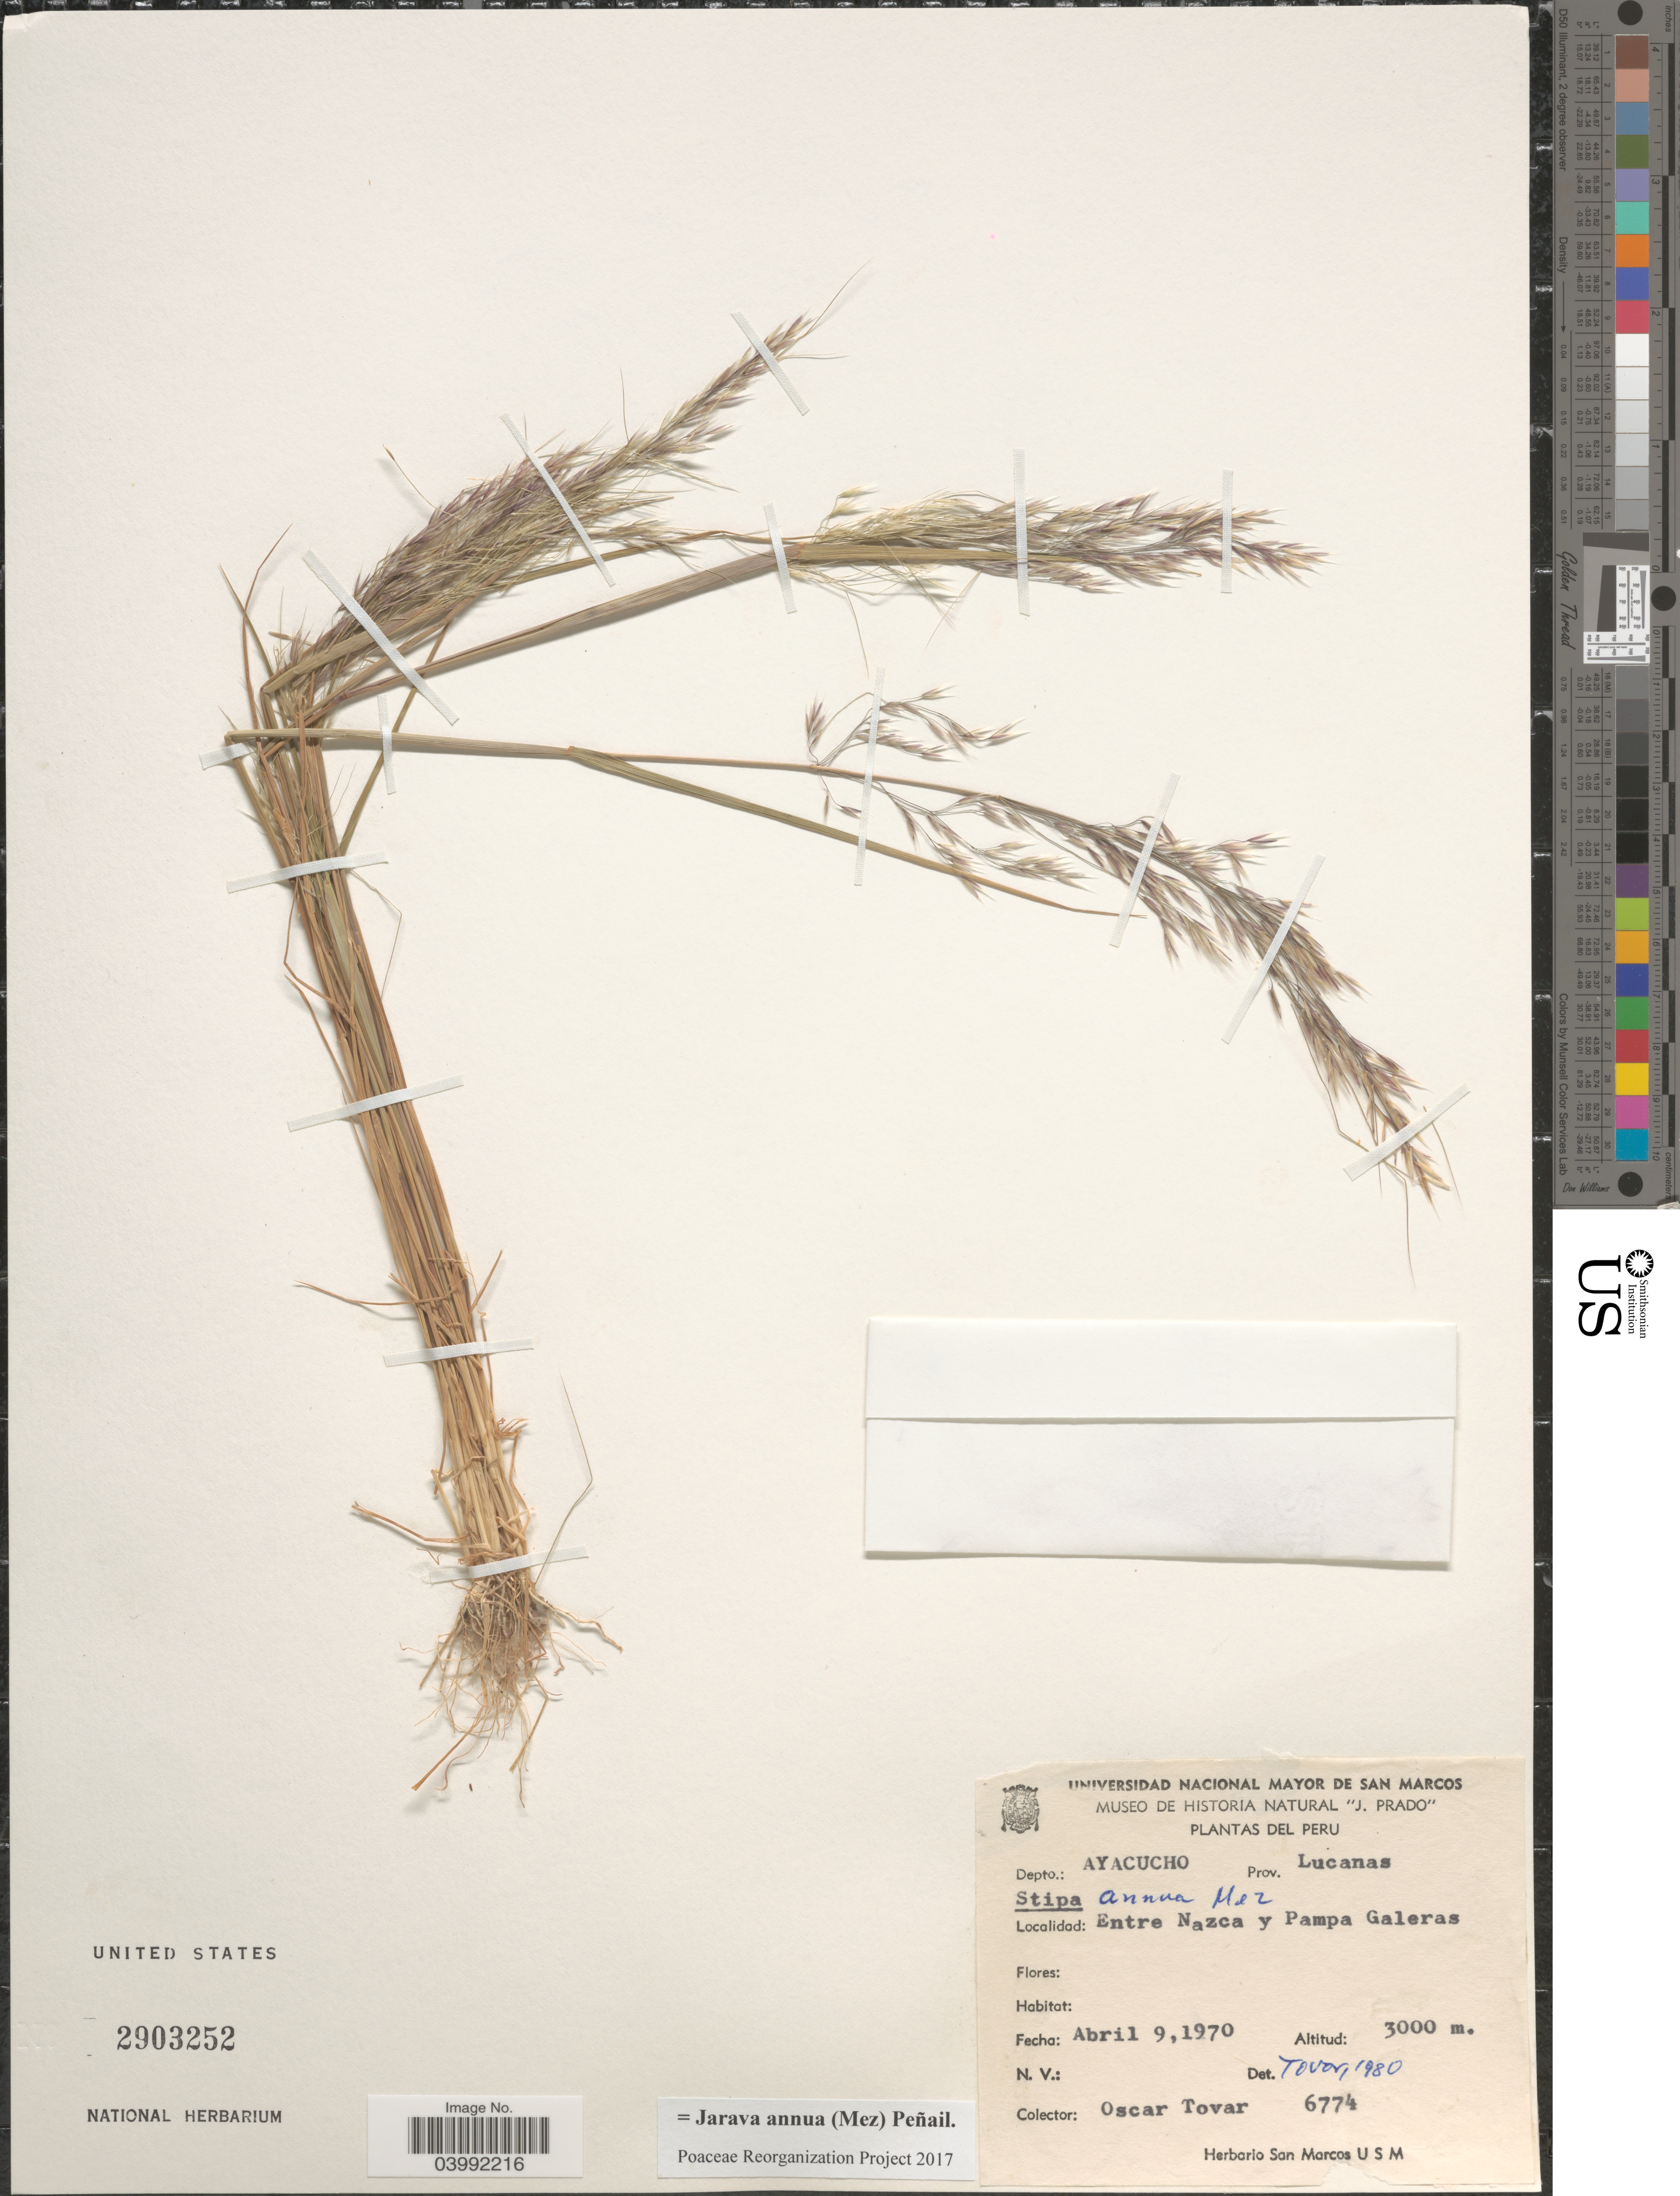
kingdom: Plantae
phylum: Tracheophyta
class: Liliopsida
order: Poales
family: Poaceae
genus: Jarava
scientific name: Jarava annua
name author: Mez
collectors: Ó. Tovar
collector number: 6774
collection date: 1970-04-09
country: Peru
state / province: Ayacucho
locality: Depto.: Ayacucho. Prov. Lucanas. Entre Nazca y Pampa Galeras.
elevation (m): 3000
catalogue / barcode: US 2903252